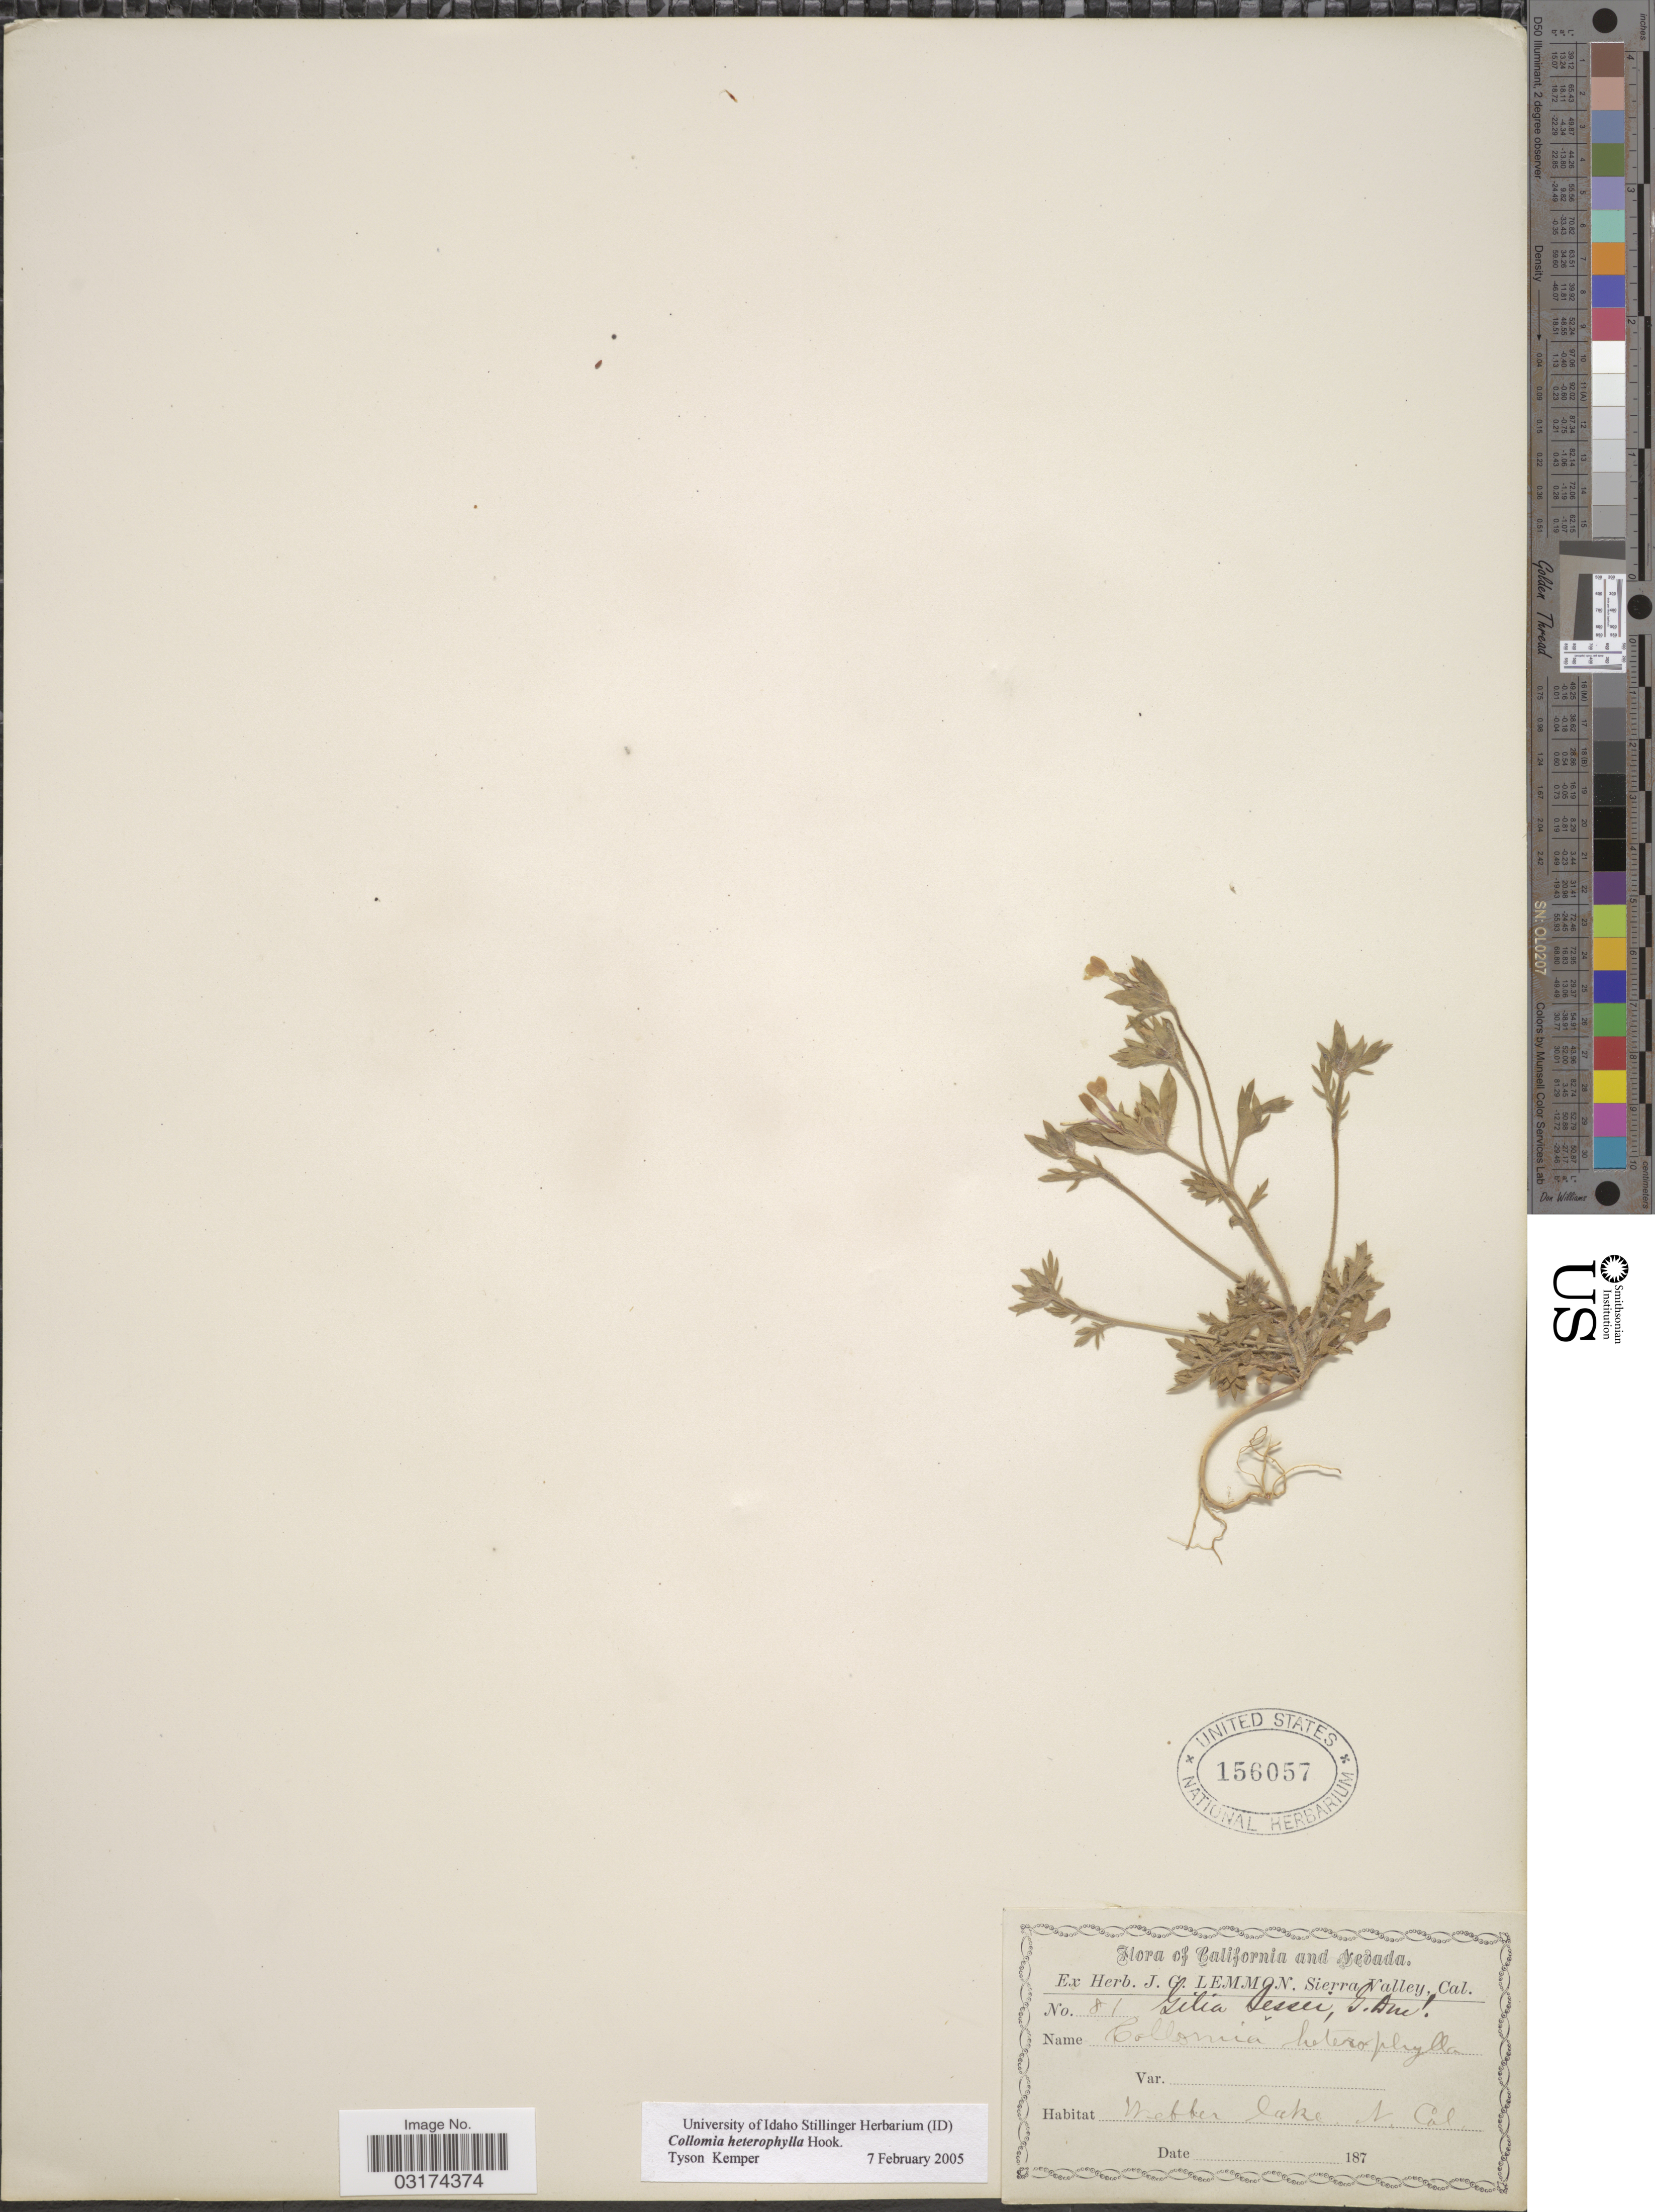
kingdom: Plantae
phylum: Tracheophyta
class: Magnoliopsida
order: Ericales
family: Polemoniaceae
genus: Collomia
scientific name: Collomia heterophylla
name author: Hook.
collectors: ex herb. Lemmon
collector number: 81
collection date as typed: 187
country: United States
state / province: California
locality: Webber lake N. Cal.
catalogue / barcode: US 156057